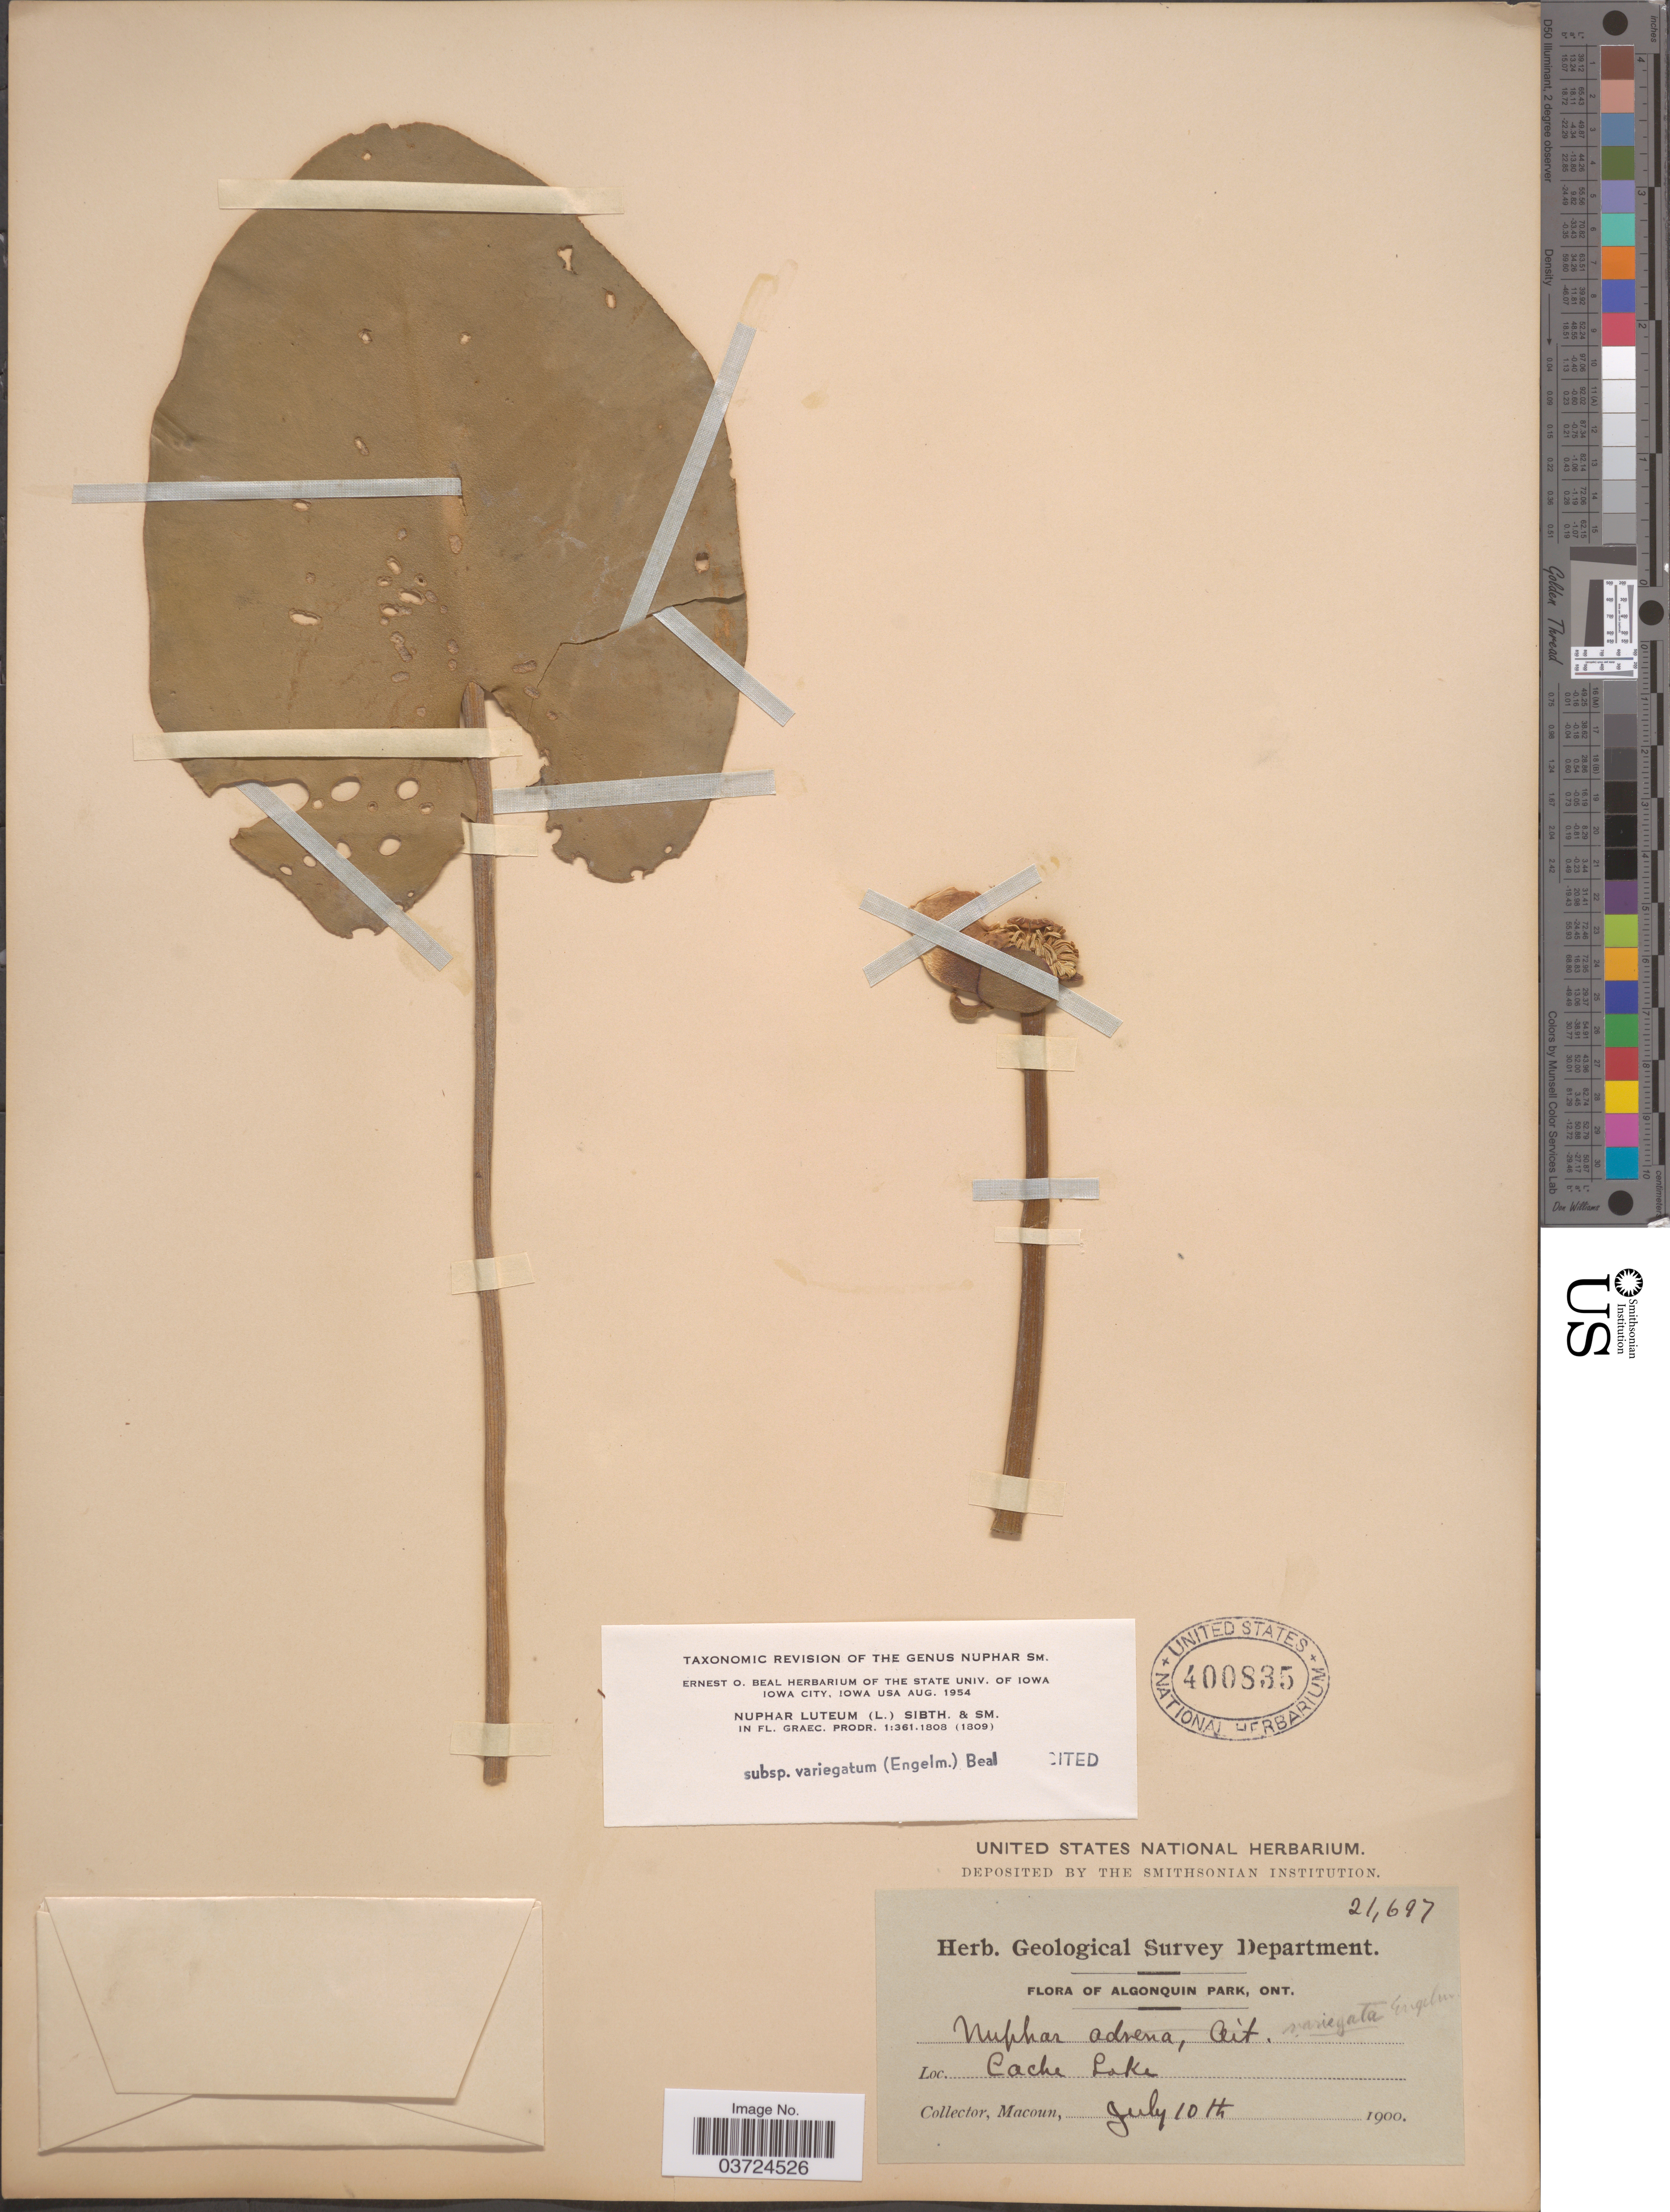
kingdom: Plantae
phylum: Tracheophyta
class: Magnoliopsida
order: Nymphaeales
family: Nymphaeaceae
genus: Nuphar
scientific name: Nuphar lutea subsp. variegata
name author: (Engelm. ex Durand) E.O. Beal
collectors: -- Macoun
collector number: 21697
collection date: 1900-07-10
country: Canada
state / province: Ontario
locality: Algonquin Park. Cache Lake.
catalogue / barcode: US 400835